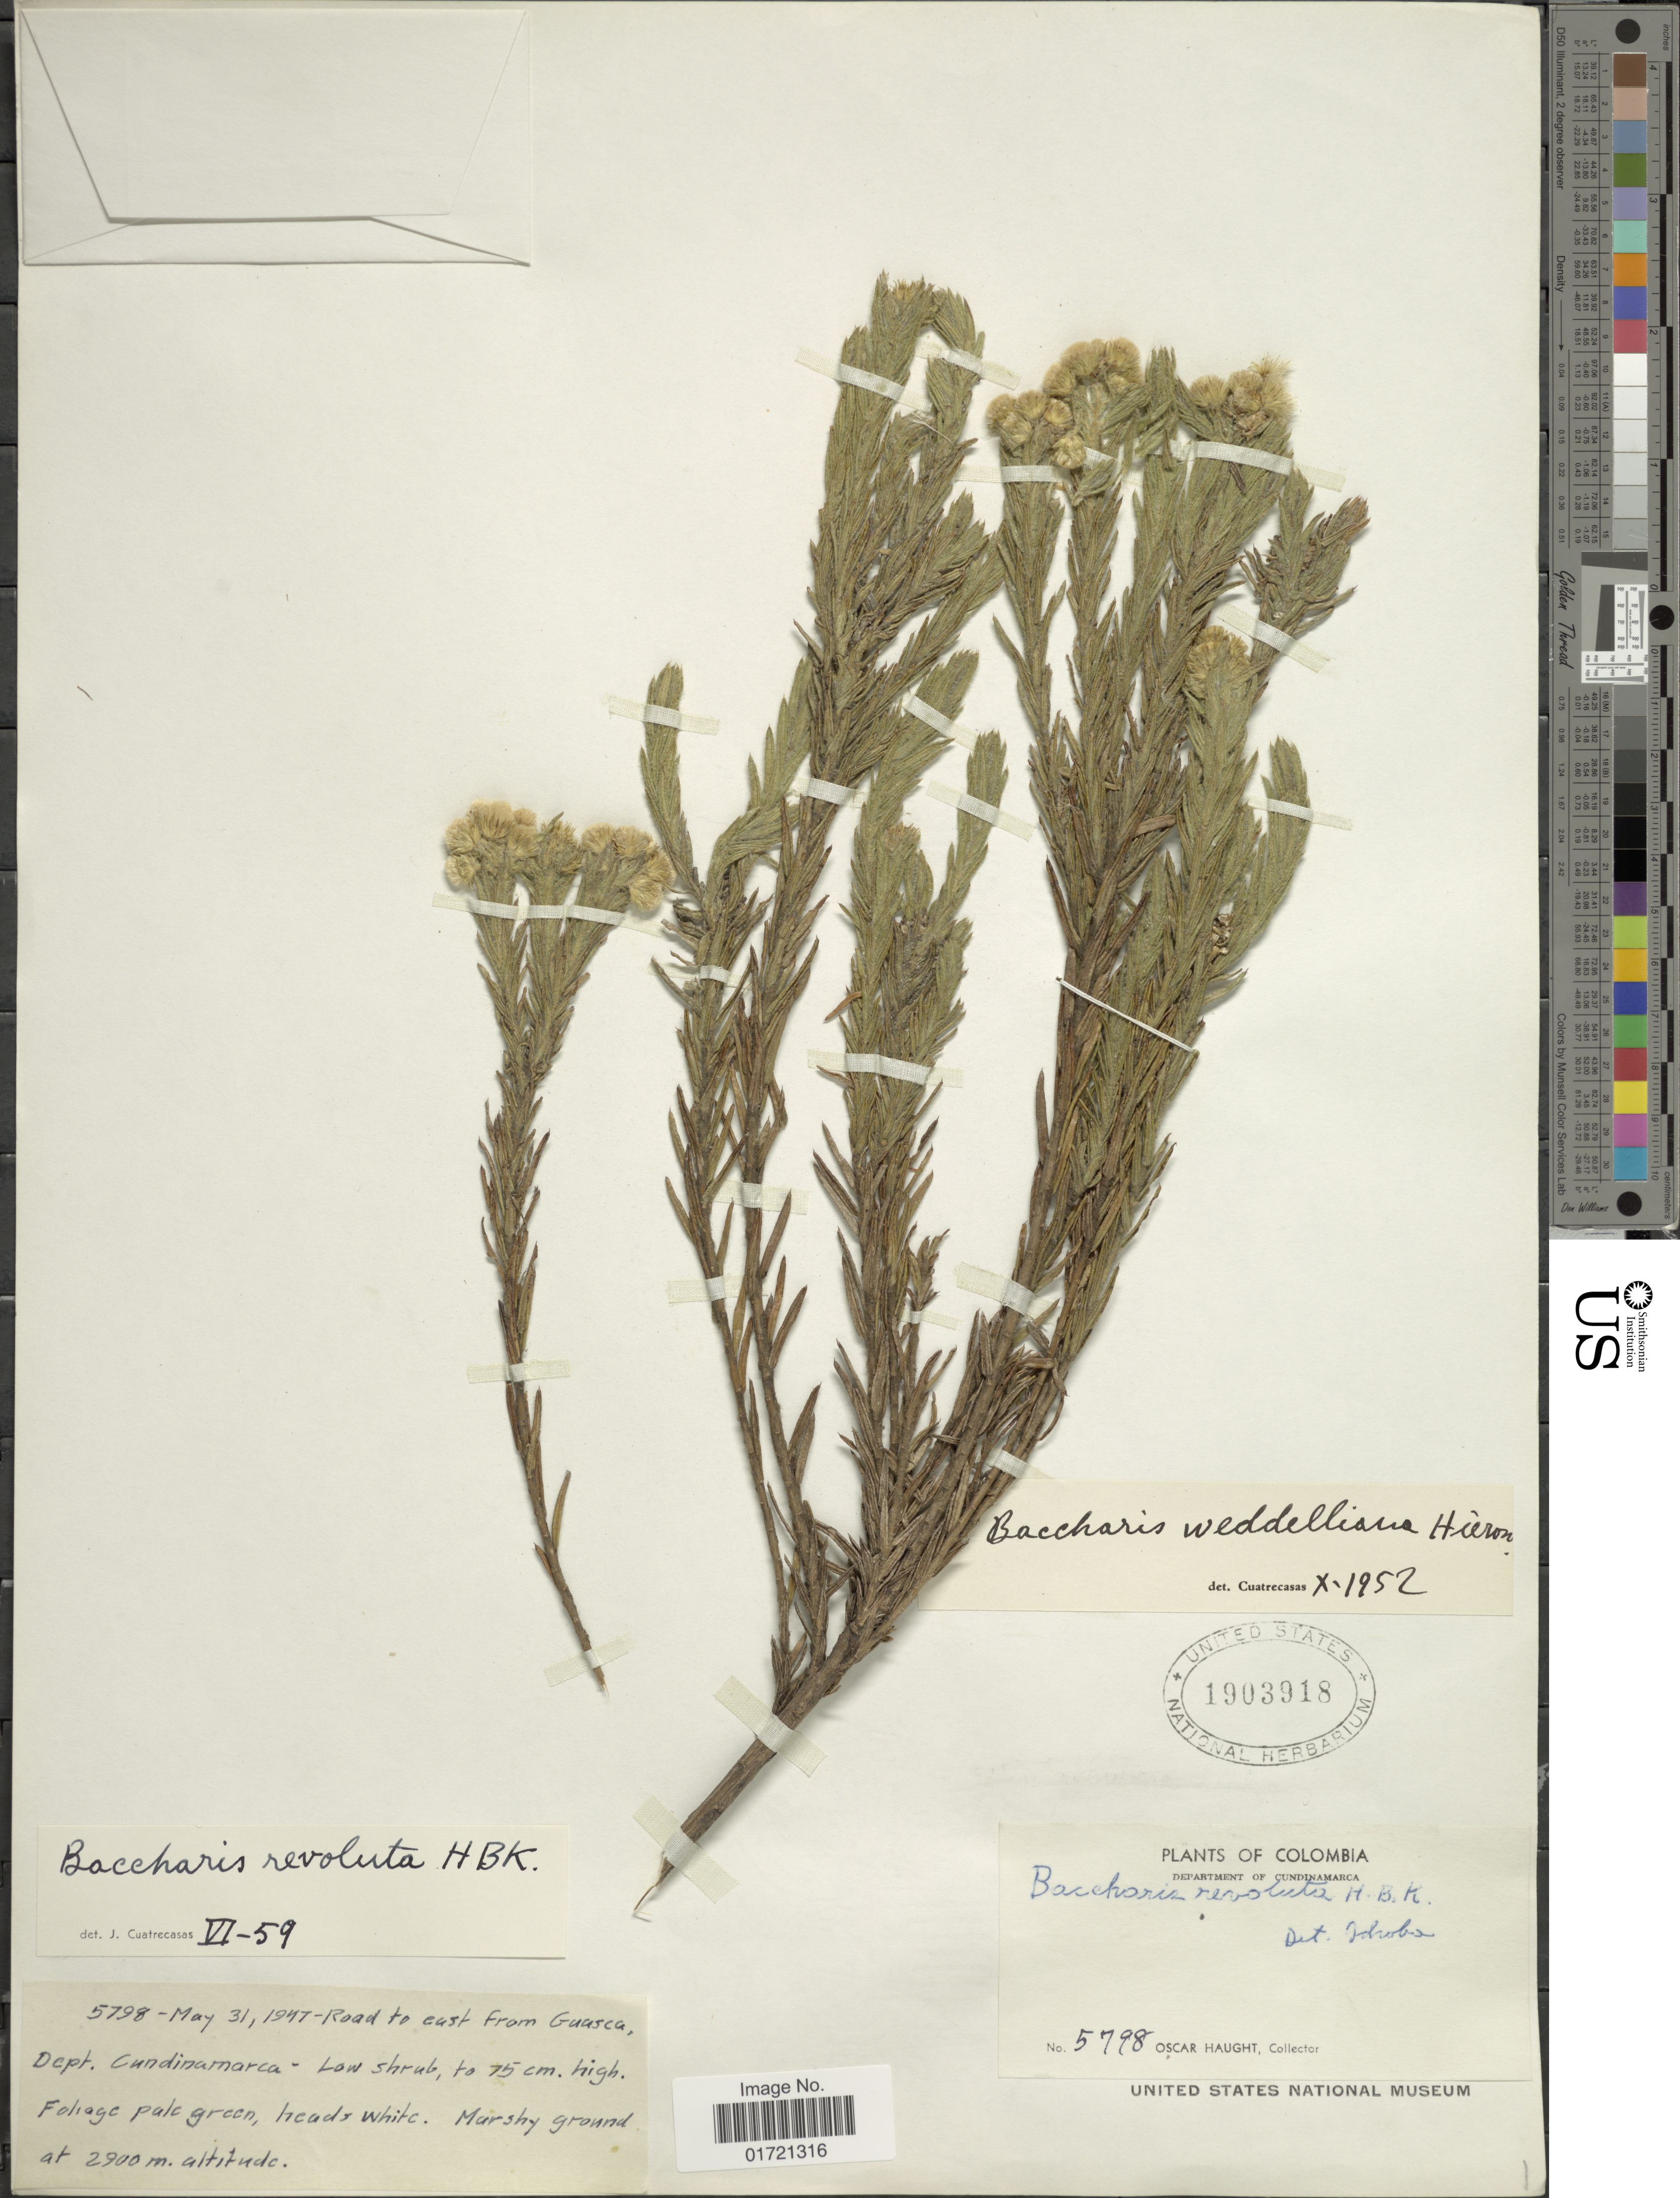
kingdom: Plantae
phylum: Tracheophyta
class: Magnoliopsida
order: Asterales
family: Asteraceae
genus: Baccharis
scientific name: Baccharis revoluta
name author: Kunth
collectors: O. L. Haught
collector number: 5798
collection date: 1947-05-31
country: Colombia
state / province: Cundinamarca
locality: Department of Cundinamarca. Road to east from Guasa, Dept. Cundinamarca.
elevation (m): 2900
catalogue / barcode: US 1903918